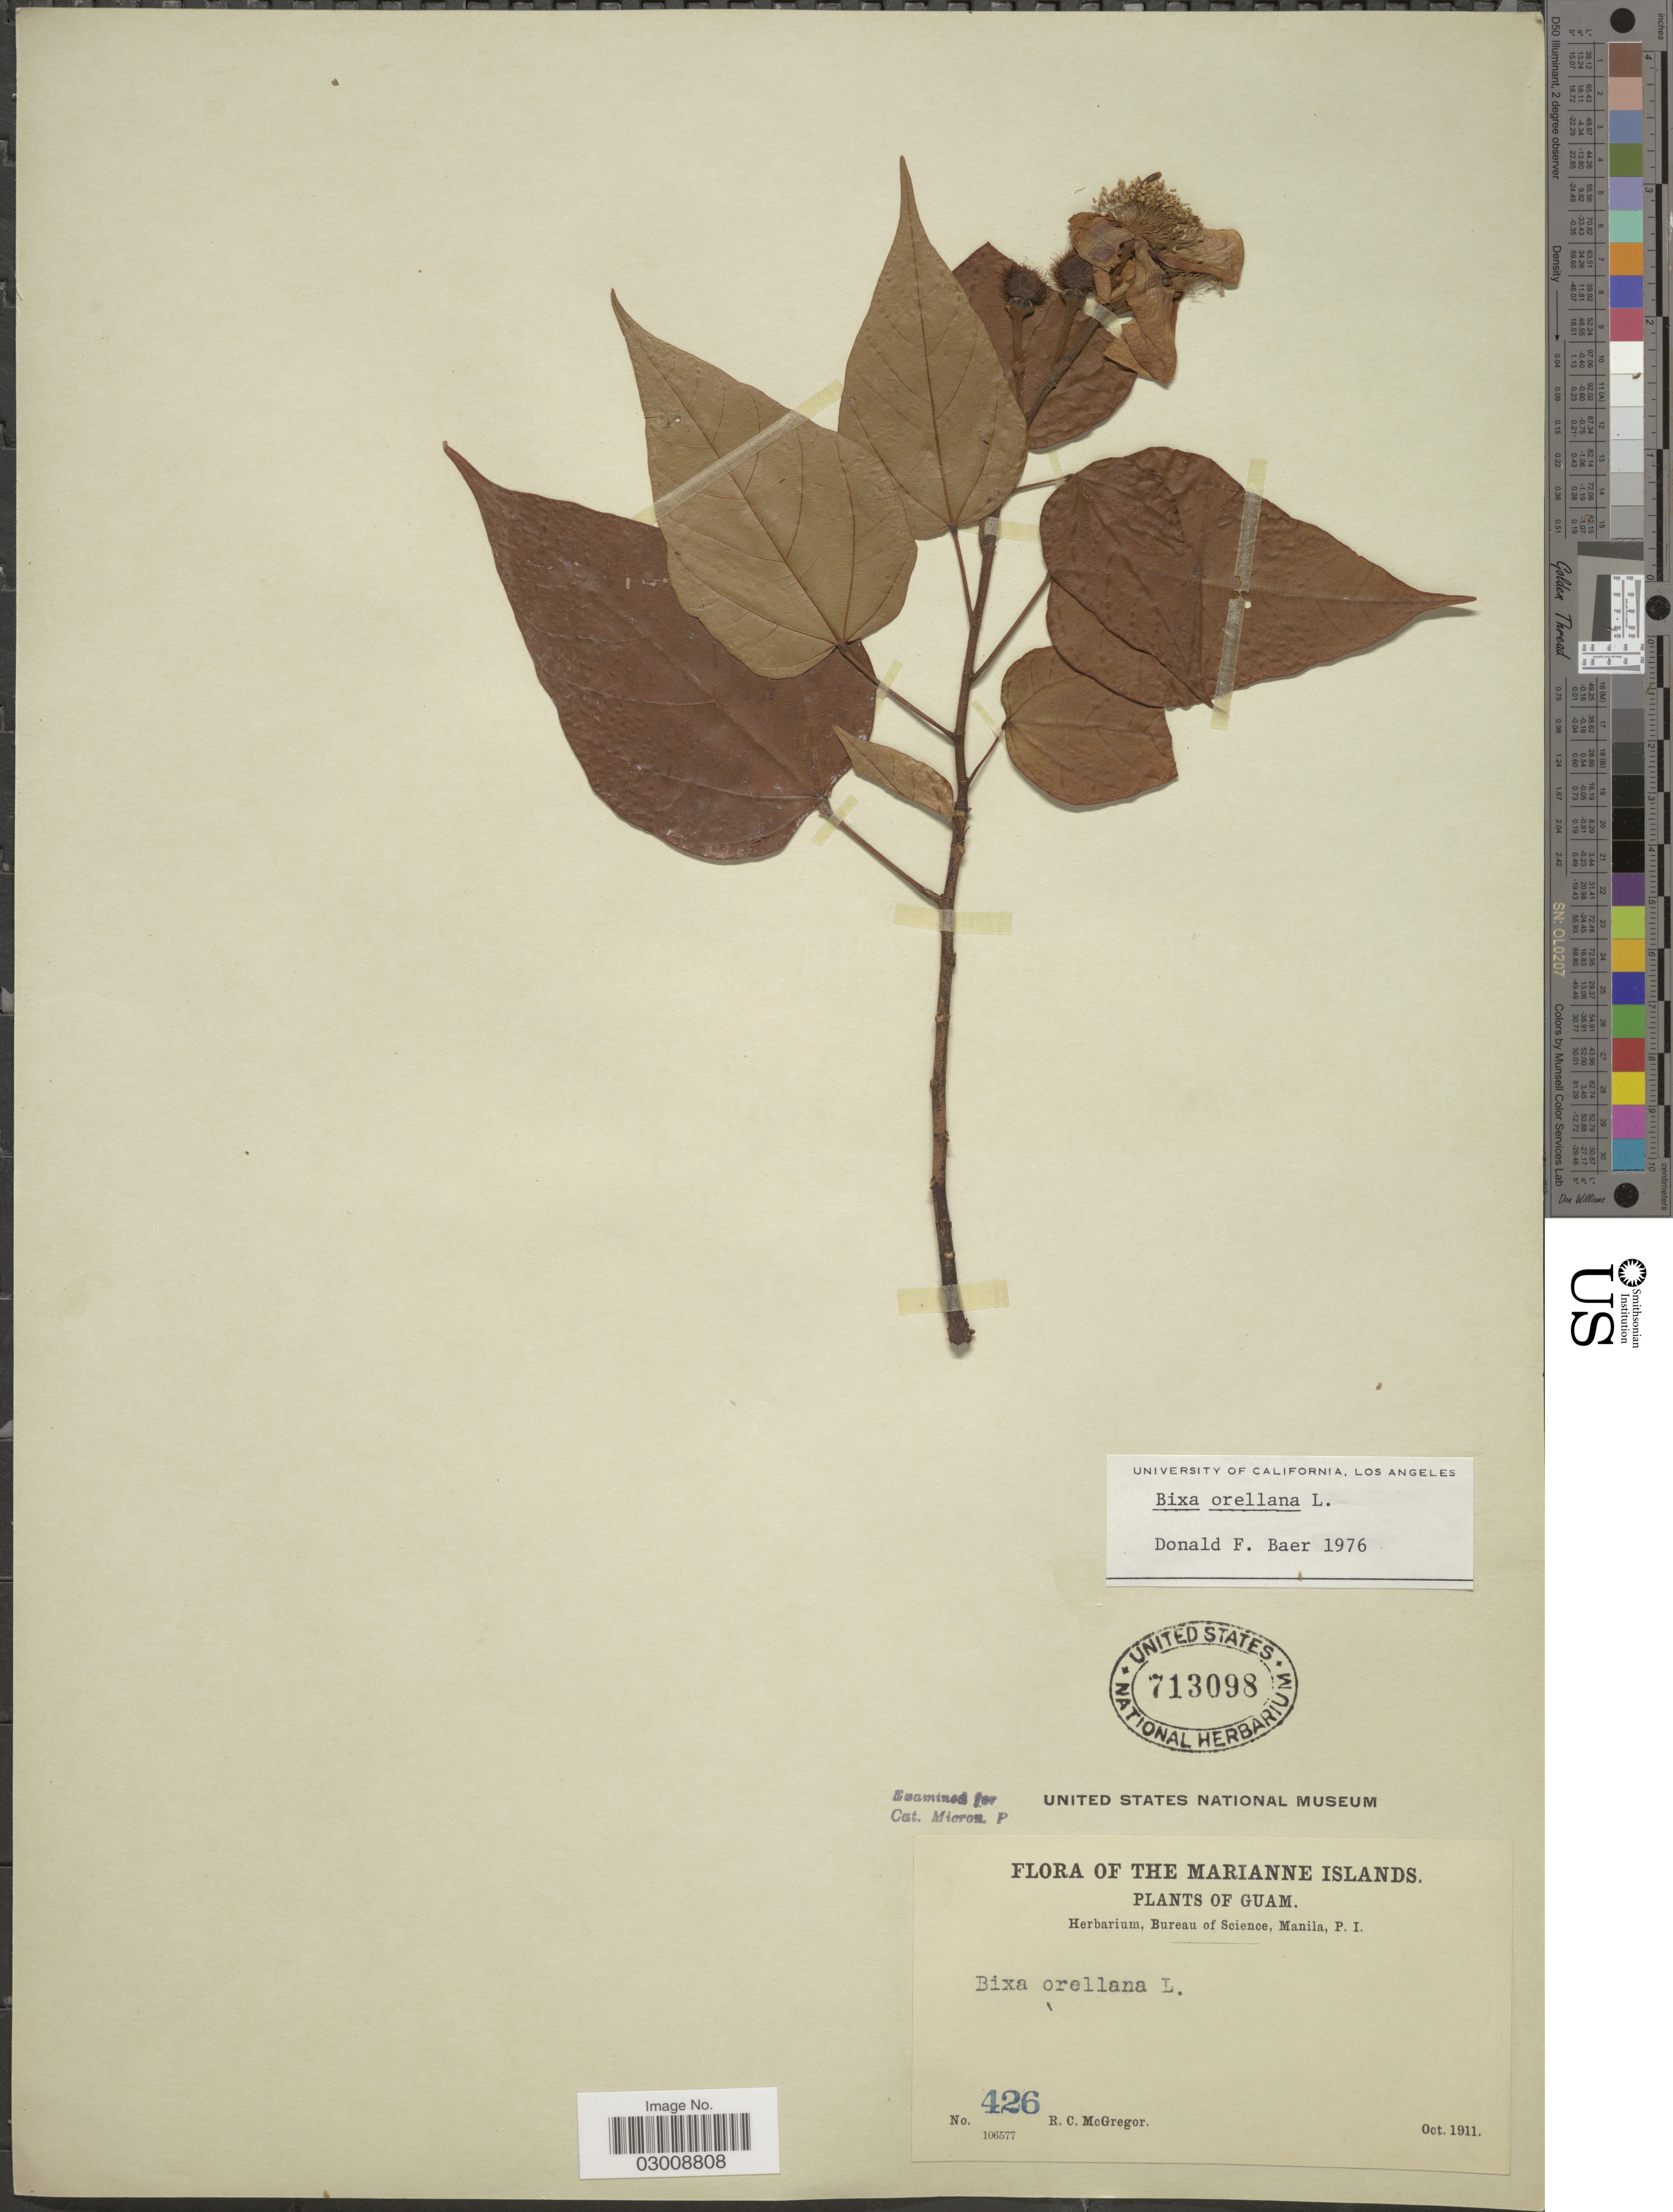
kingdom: Plantae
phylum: Tracheophyta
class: Magnoliopsida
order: Malvales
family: Bixaceae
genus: Bixa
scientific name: Bixa orellana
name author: L.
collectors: R. C. McGregor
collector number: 426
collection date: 1911-10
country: Guam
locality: The Marianne Islands.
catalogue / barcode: US 713098